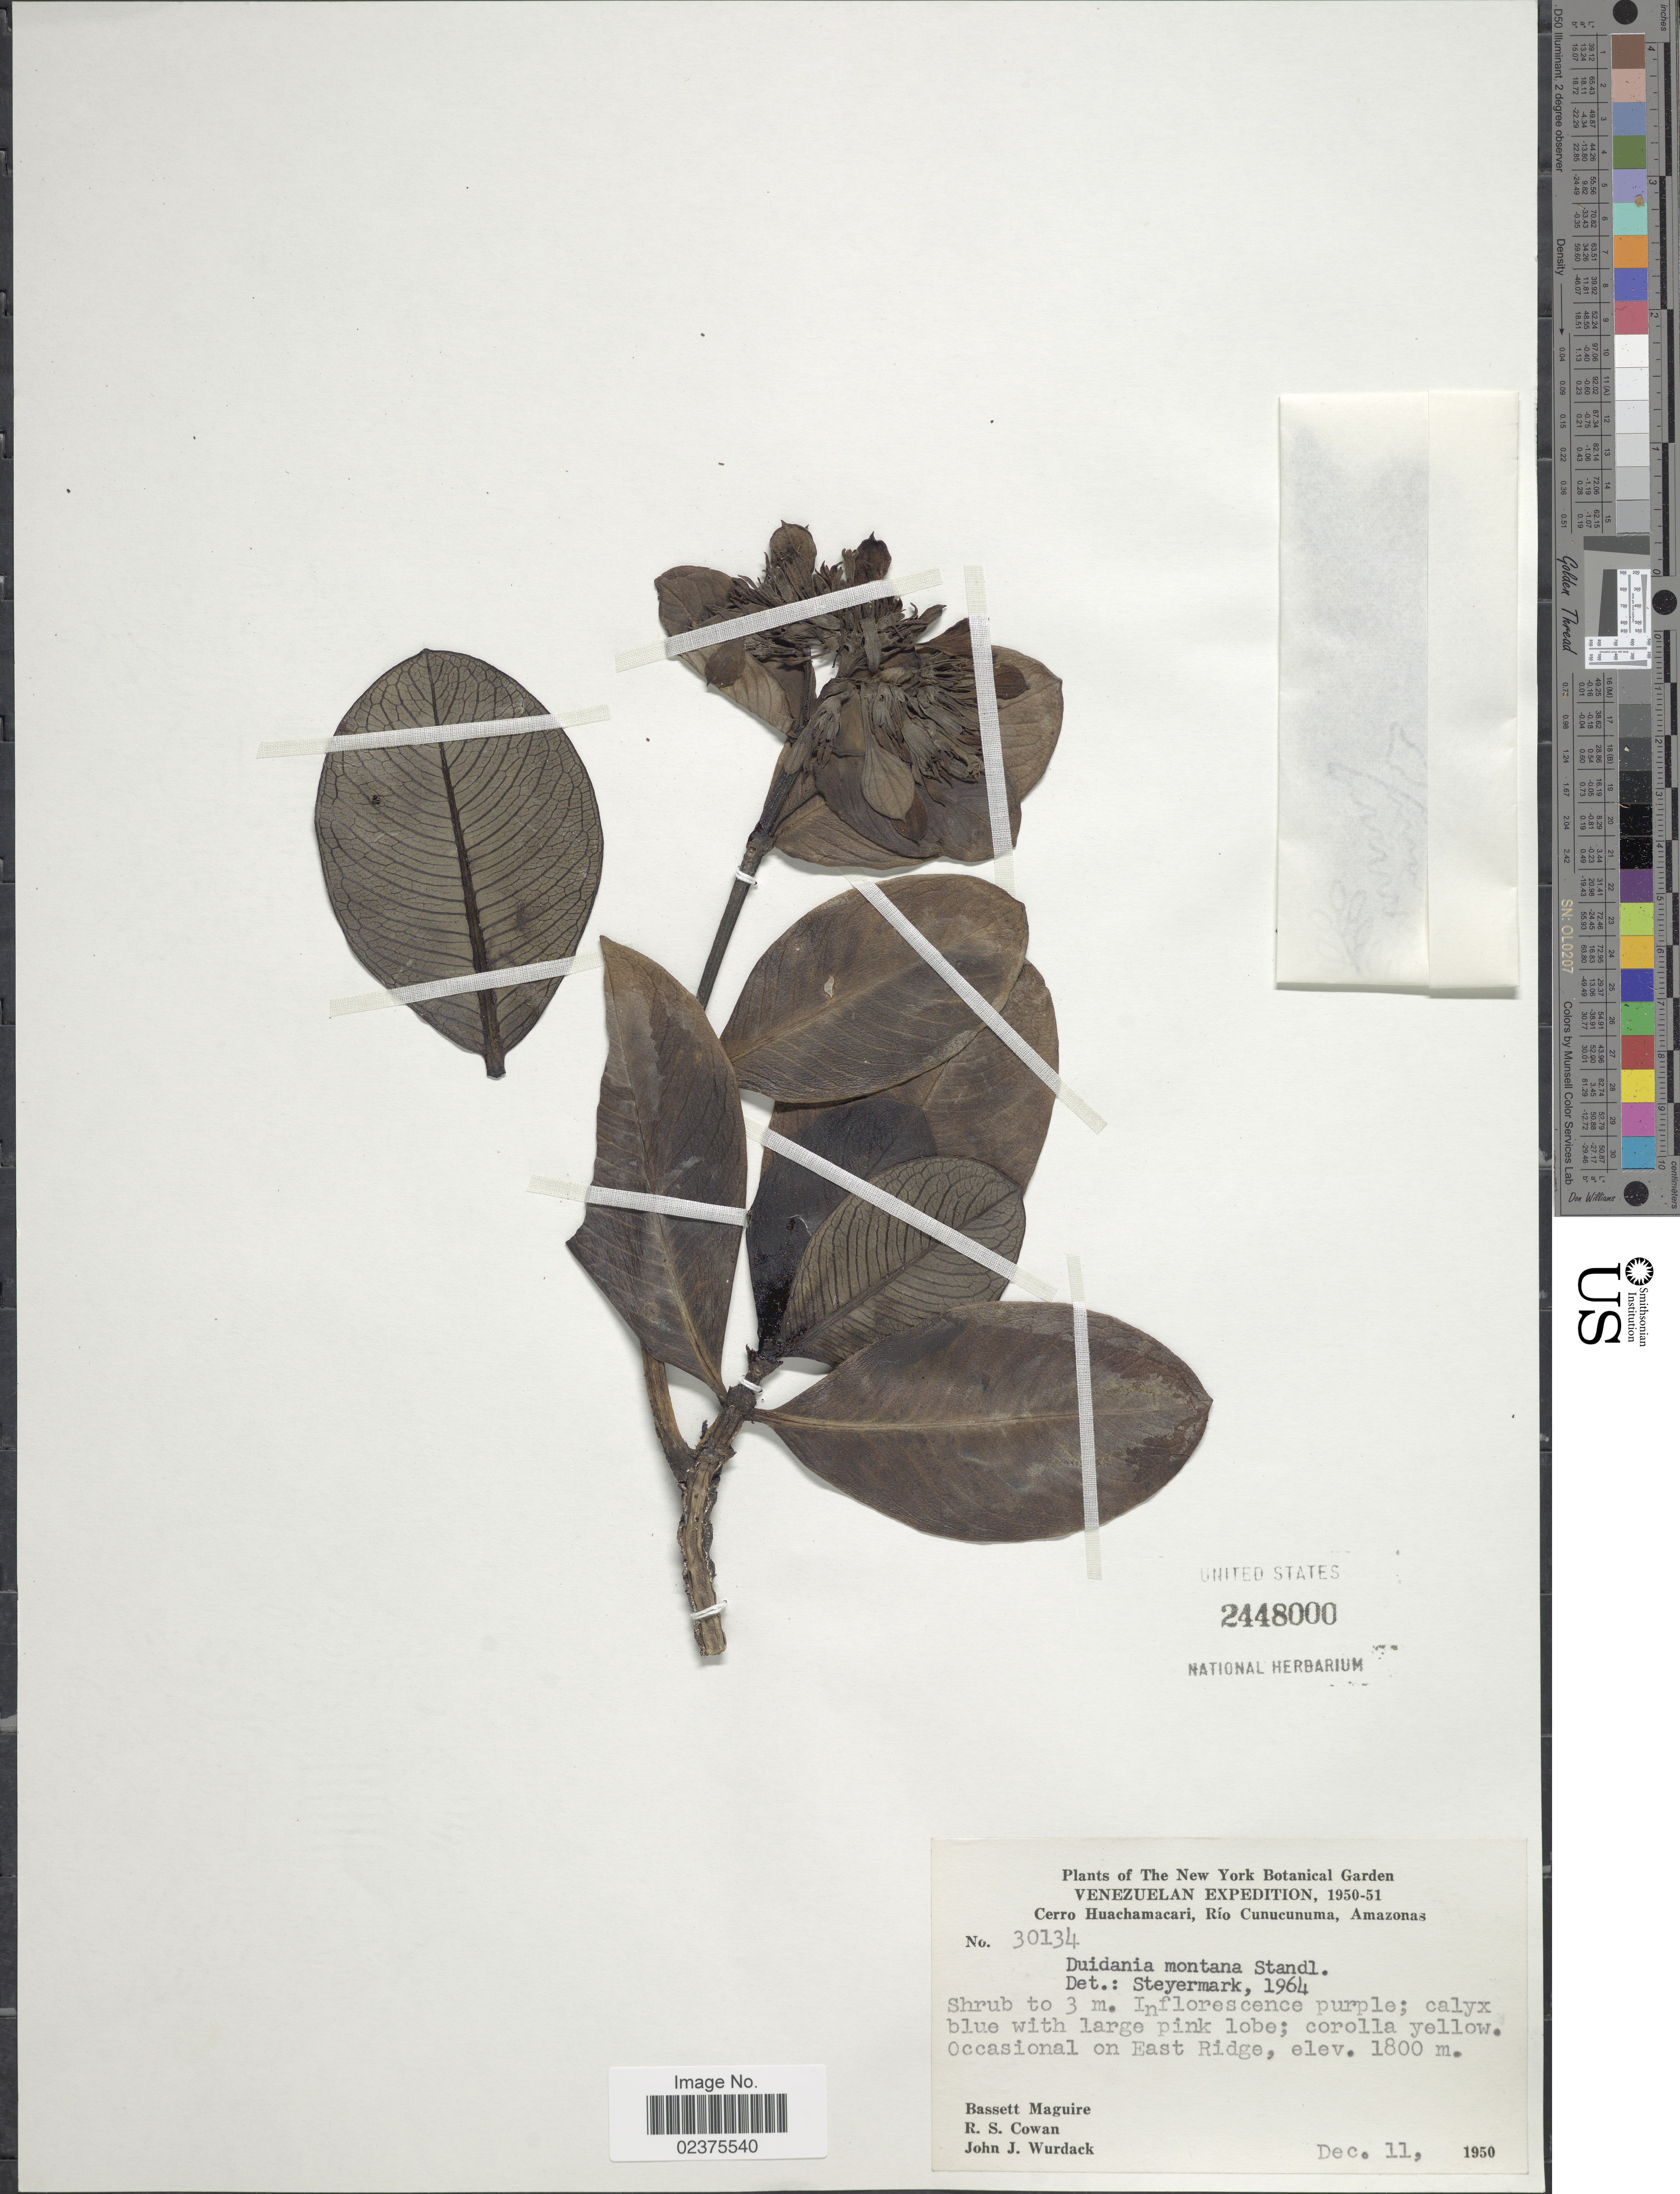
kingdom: Plantae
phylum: Tracheophyta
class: Magnoliopsida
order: Gentianales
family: Rubiaceae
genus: Duidania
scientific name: Duidania montana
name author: Standl.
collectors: B. Maguire, R. S. Cowan & J. J. Wurdack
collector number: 30134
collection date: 1950-12-11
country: Venezuela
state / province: Amazonas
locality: Cerro Huachamacari, Rio Cunucunuma, Amazonas, Occasional on East Ridge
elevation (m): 1800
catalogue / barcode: US 2448000